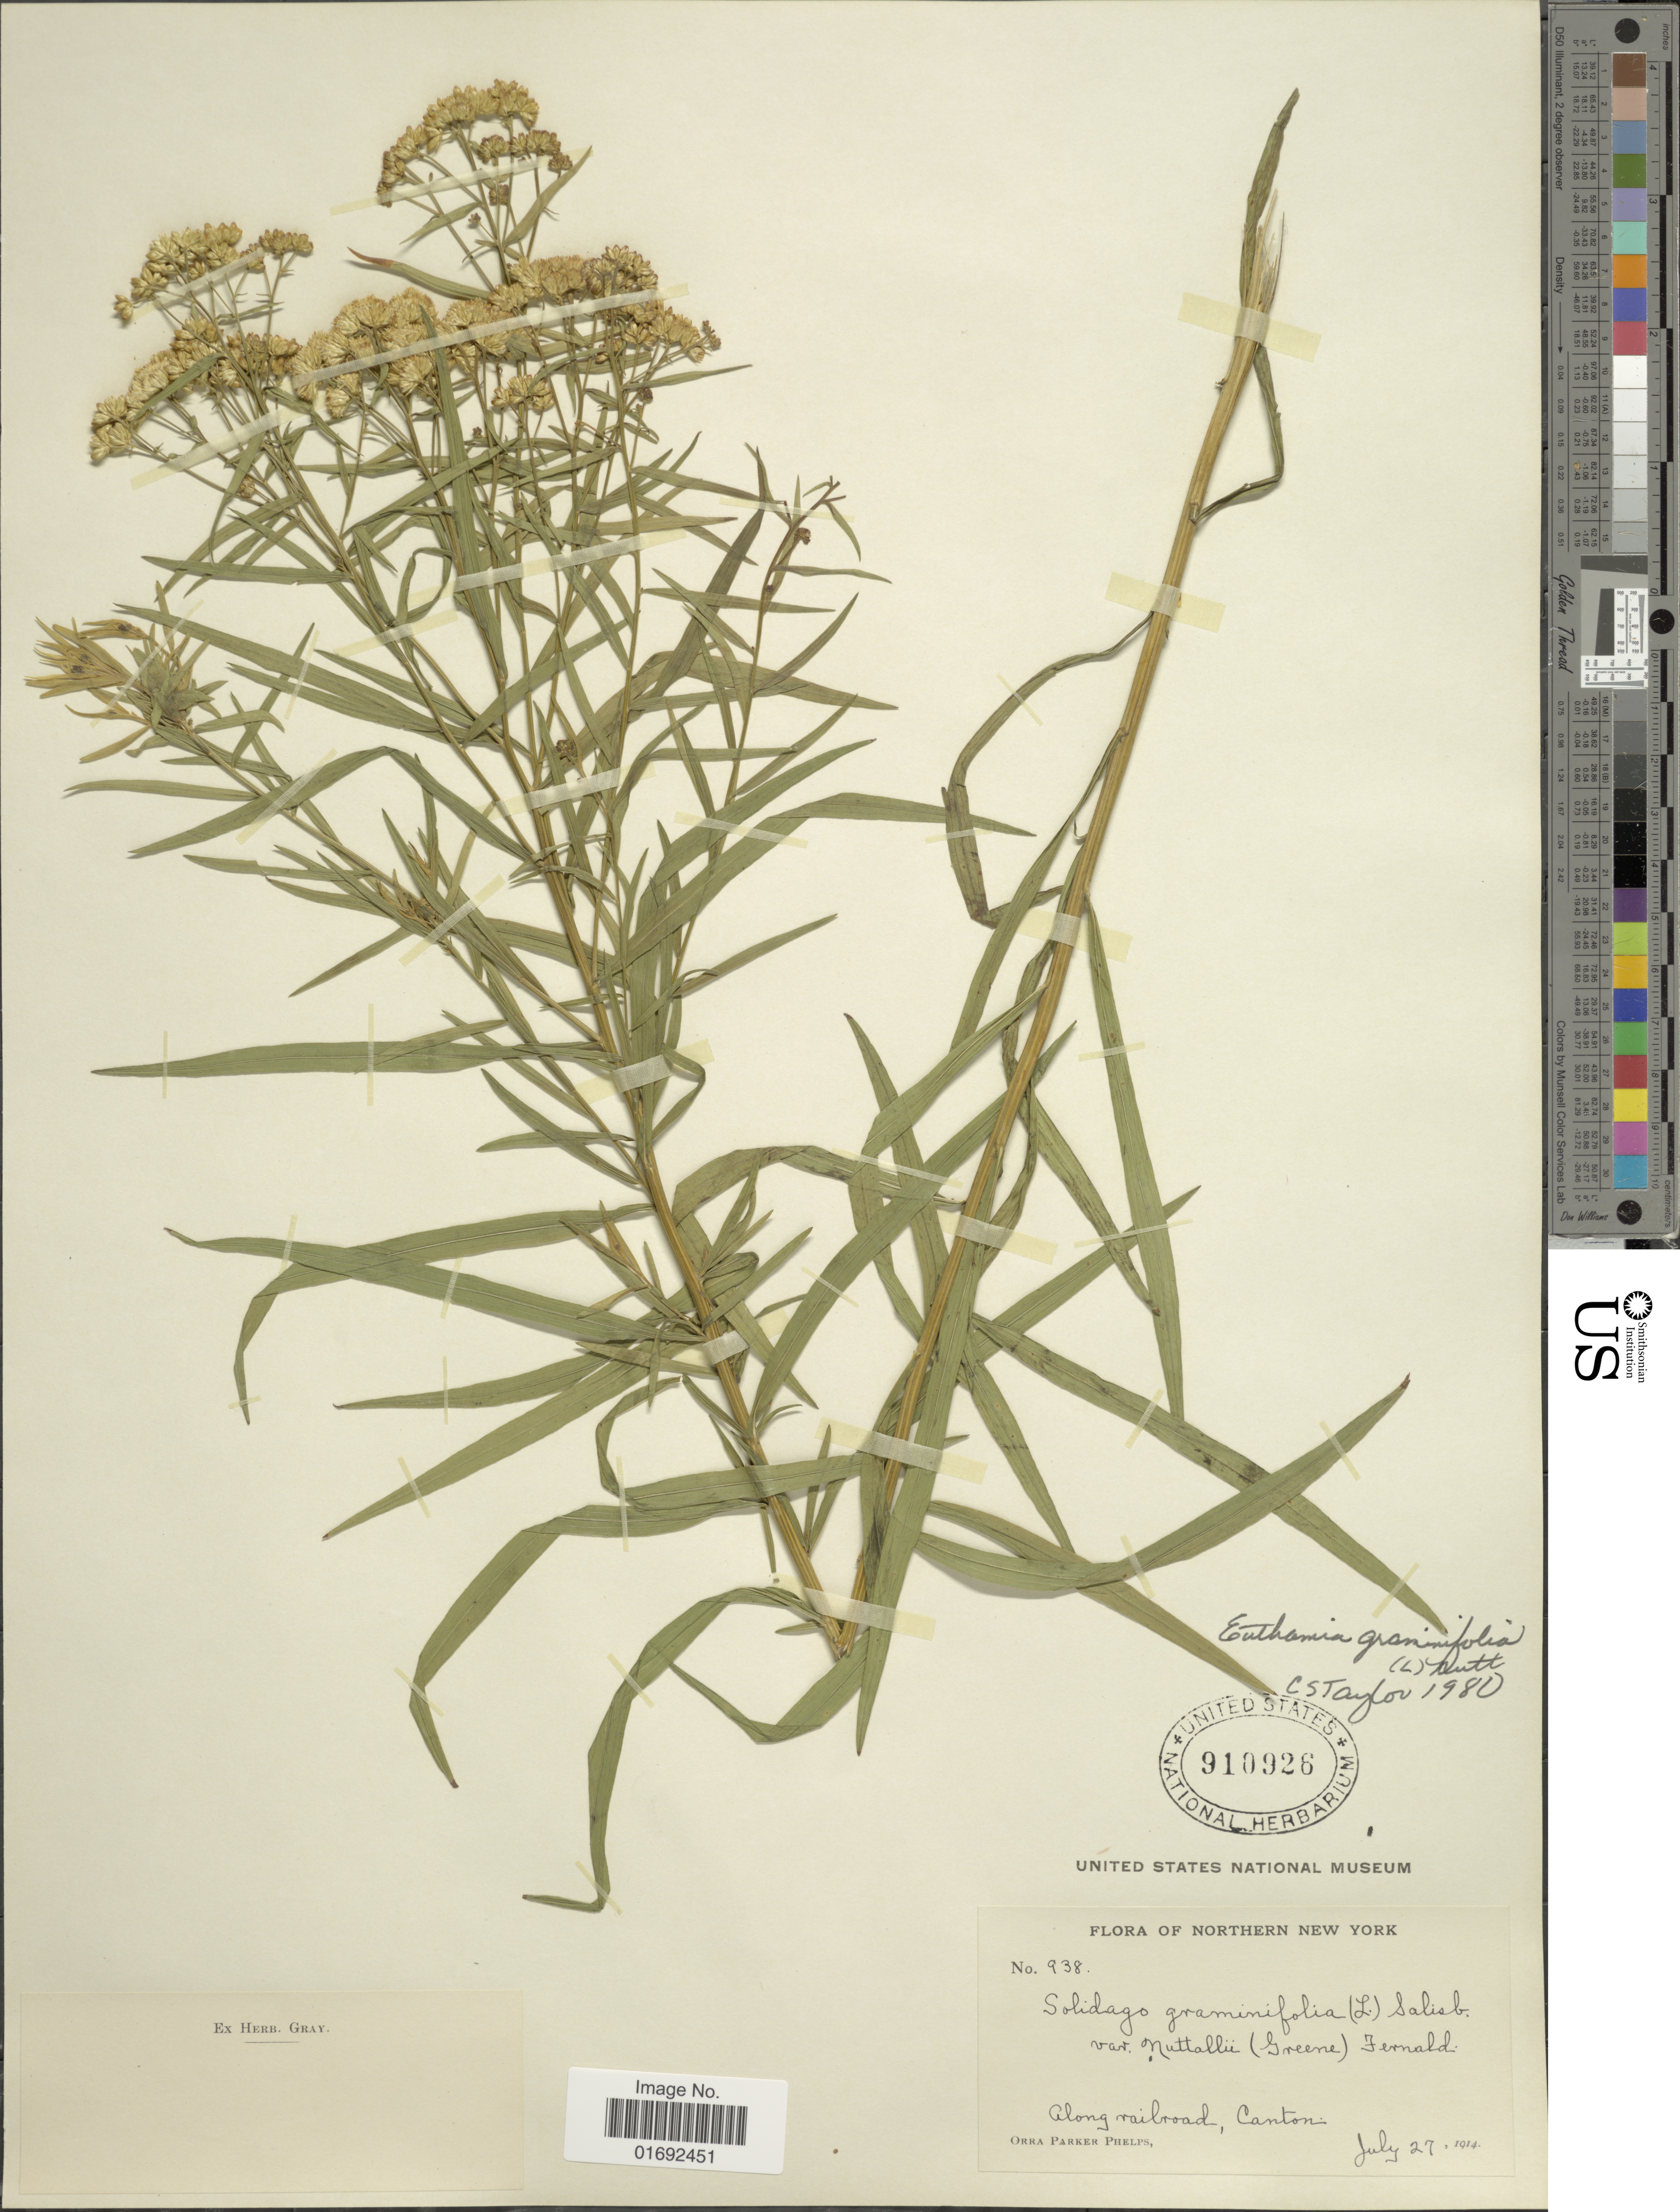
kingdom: Plantae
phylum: Tracheophyta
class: Magnoliopsida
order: Asterales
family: Asteraceae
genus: Euthamia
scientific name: Euthamia graminifolia var. nuttalii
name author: (S.W. Greene) W. Stone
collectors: O. P. Phelps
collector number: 938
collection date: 1914-07-27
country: United States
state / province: New York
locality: Northern New York, along railroad, Canton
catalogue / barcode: US 910926